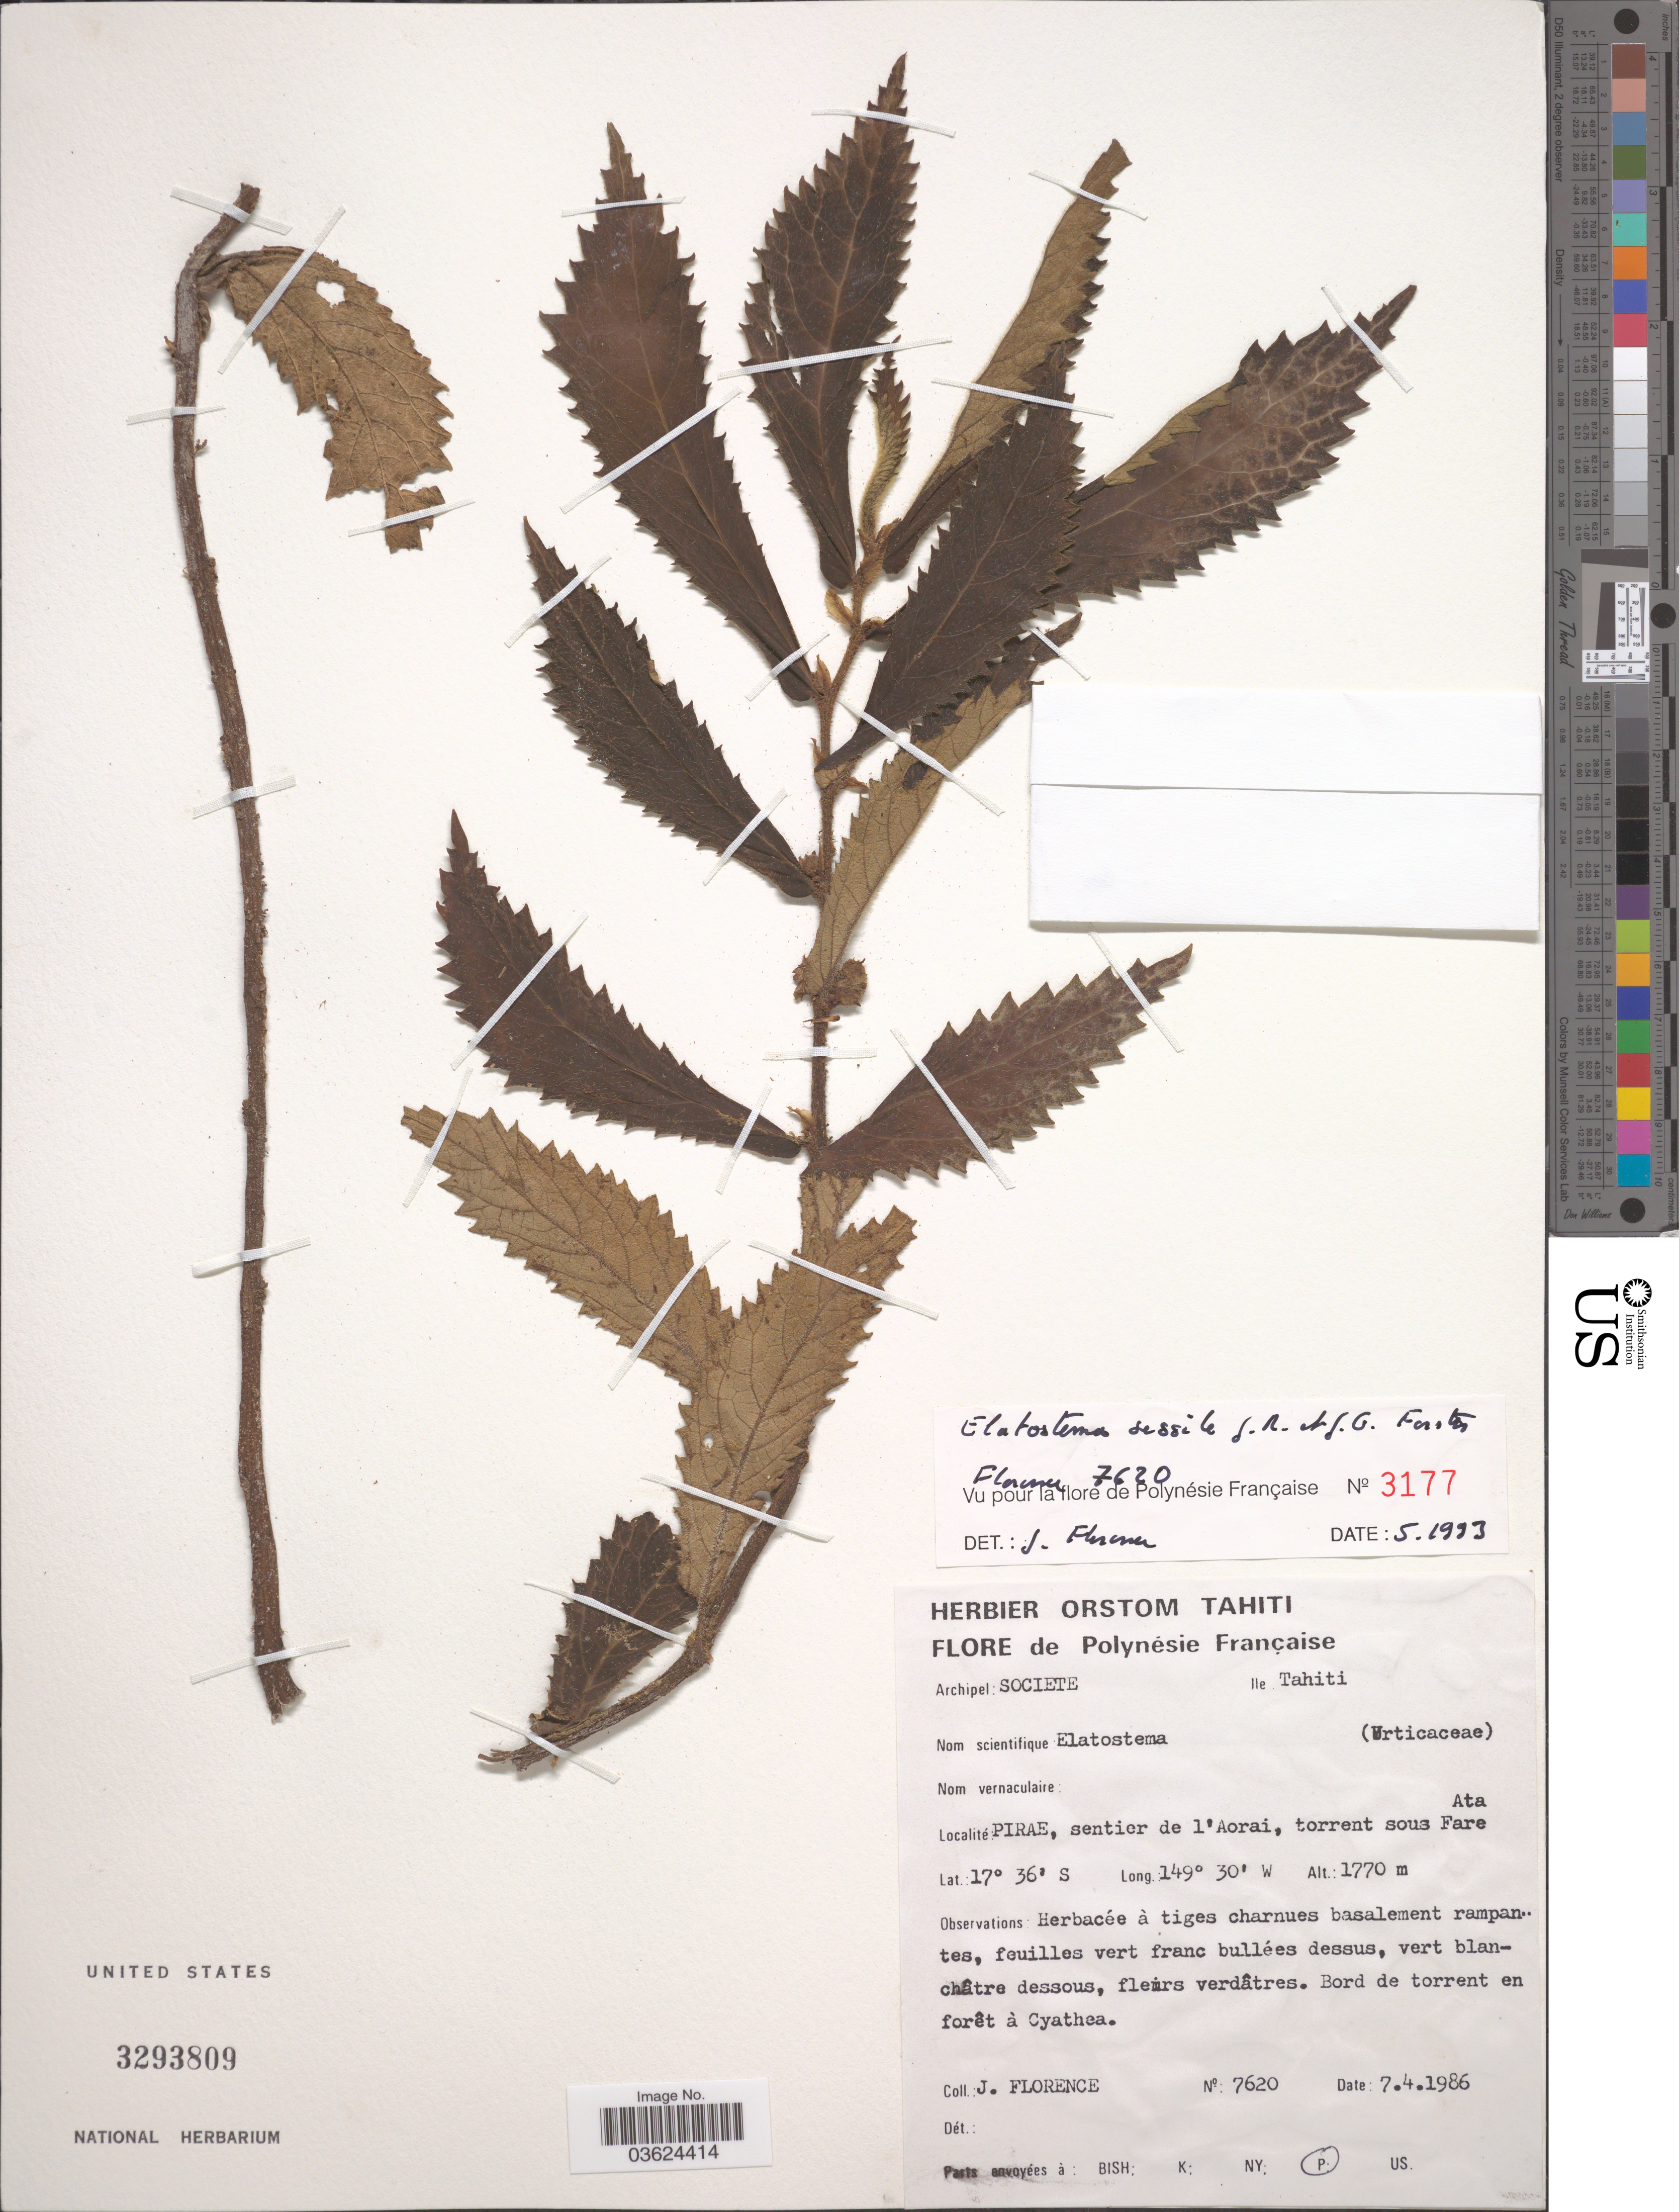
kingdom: Plantae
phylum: Tracheophyta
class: Magnoliopsida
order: Rosales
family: Urticaceae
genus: Elatostema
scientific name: Elatostema sessile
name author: J.R. Forst. & G. Forst.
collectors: J. Florence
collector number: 7620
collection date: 1986-04-07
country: French Polynesia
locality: Polynésie Française. Archipel: Societe, Ile Tahiti. Piræ, sentier de l'Aorai, torrent sous Fare.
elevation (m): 1770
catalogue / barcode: US 3293809